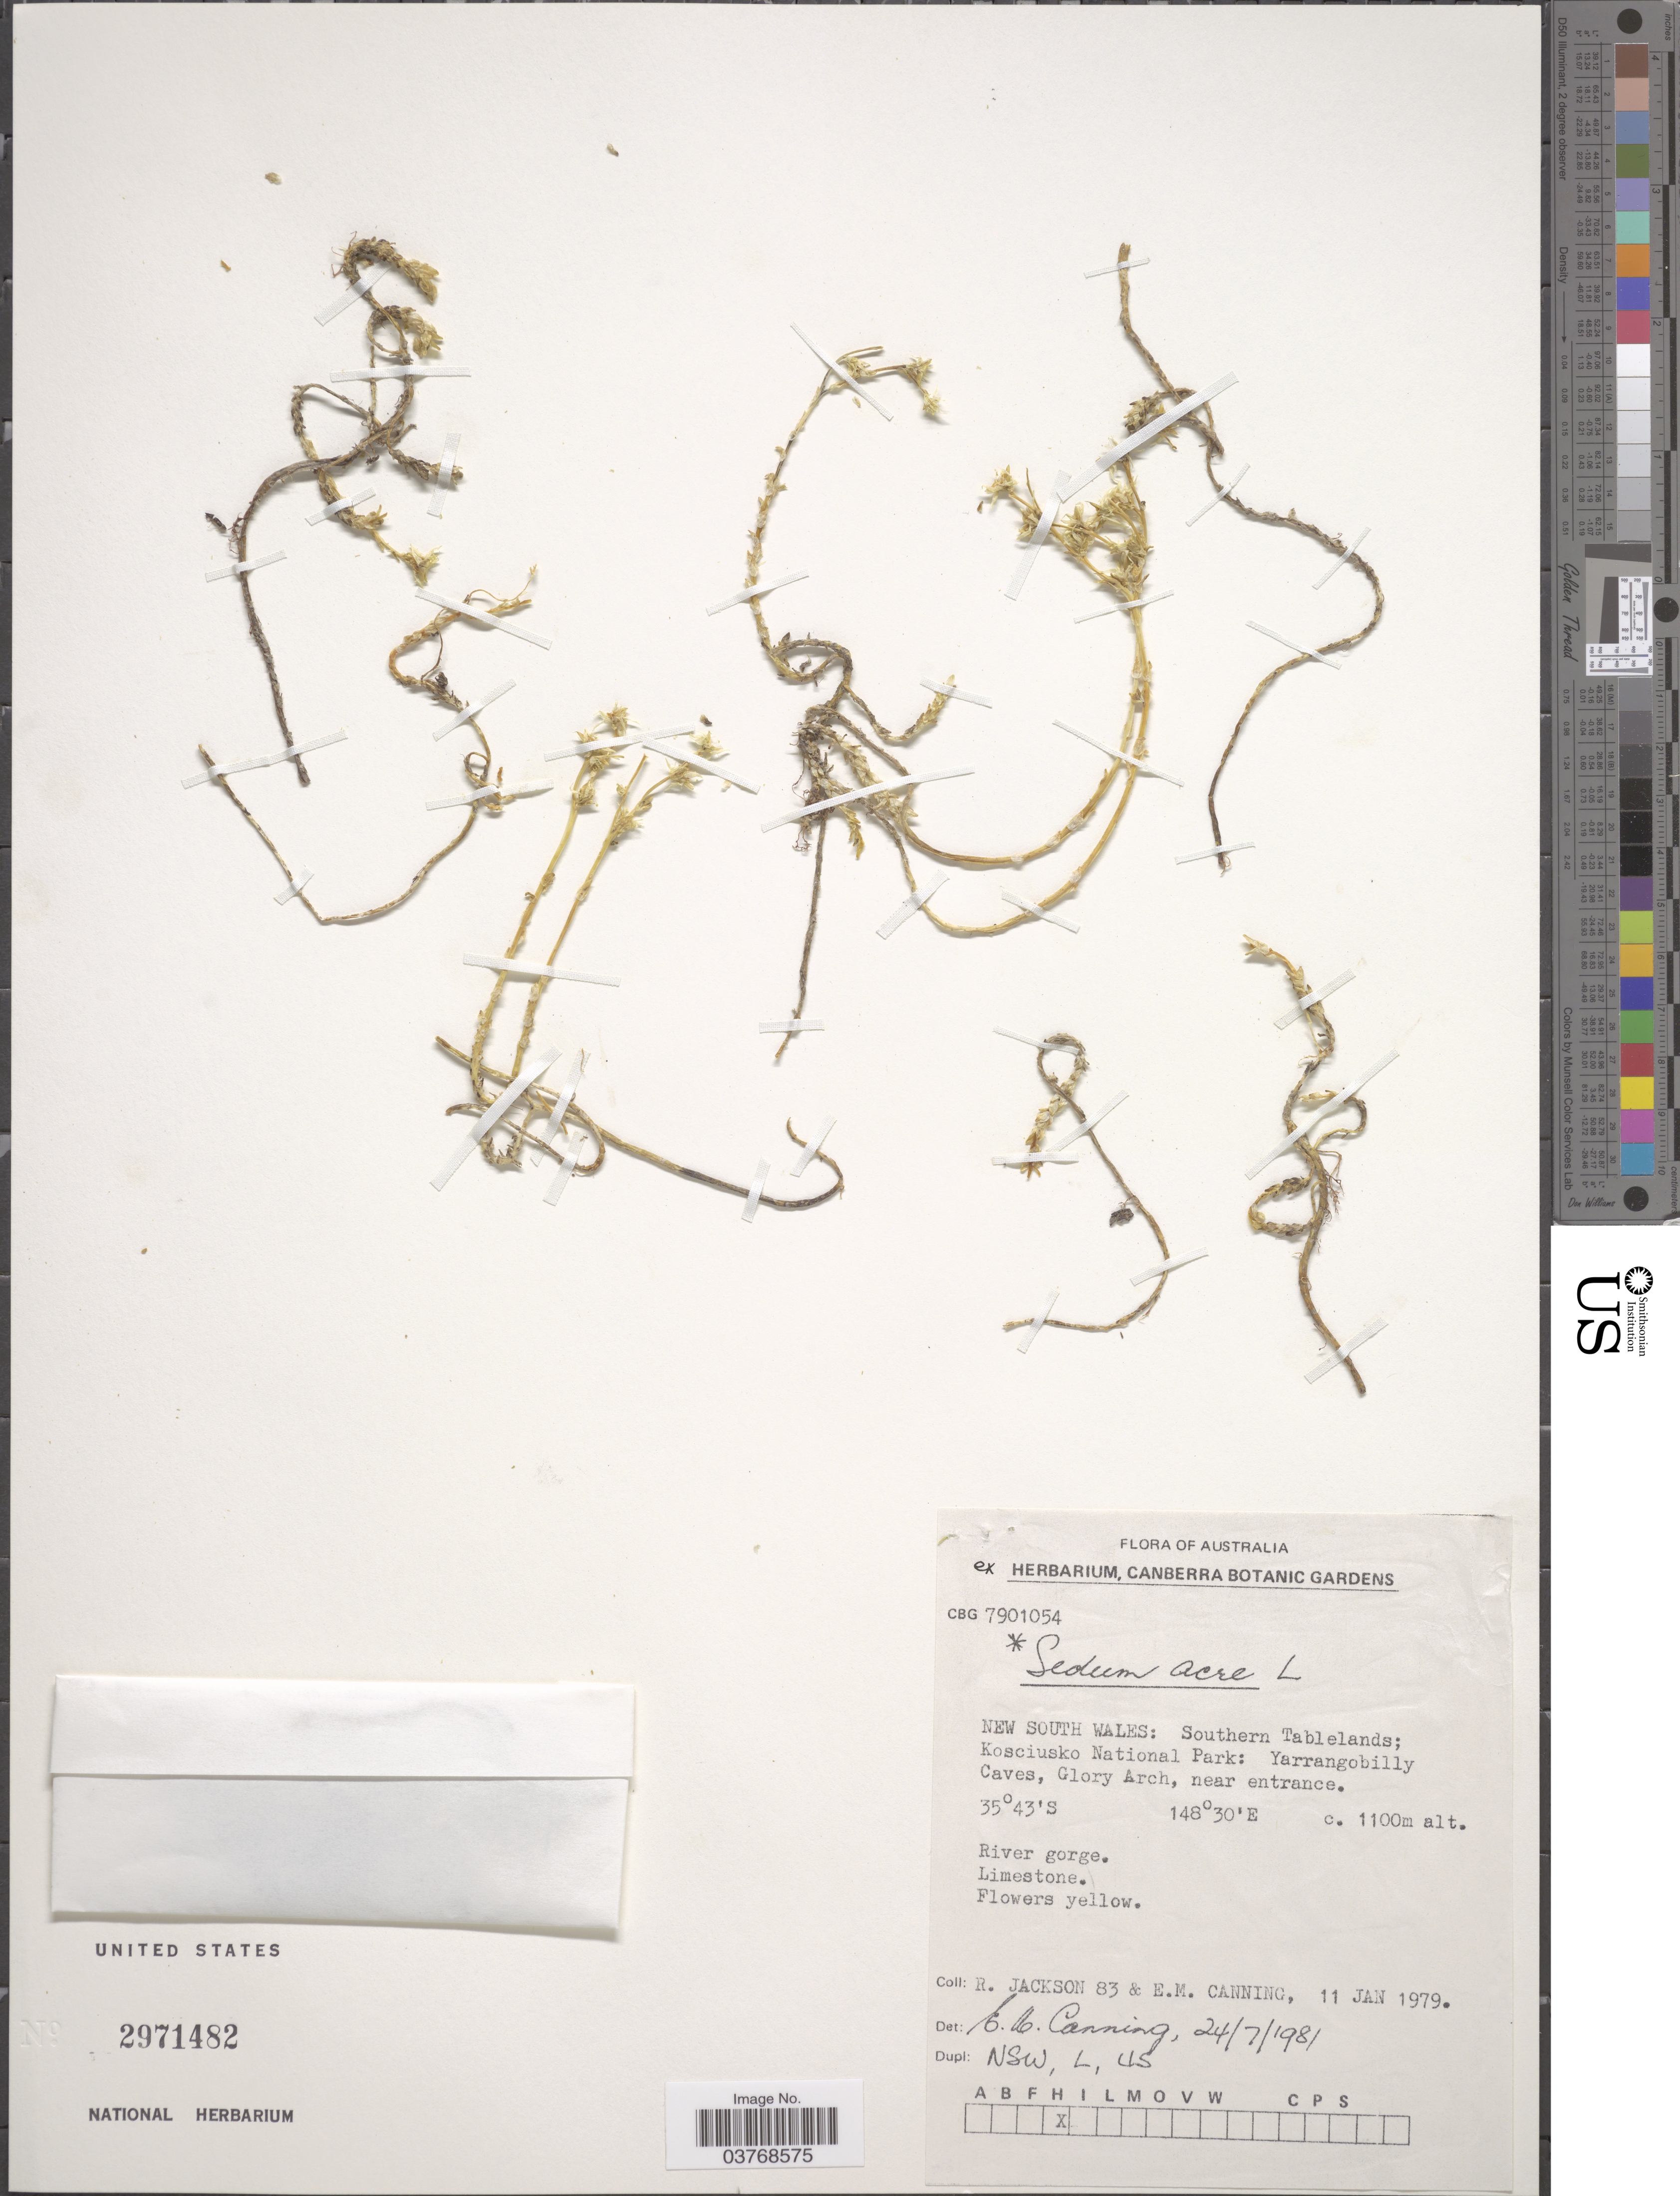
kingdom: Plantae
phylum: Tracheophyta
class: Magnoliopsida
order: Saxifragales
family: Crassulaceae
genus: Sedum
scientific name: Sedum acre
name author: L.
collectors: R. Jackson & E. Canning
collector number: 83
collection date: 1979-01-11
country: Australia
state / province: New South Wales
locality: Southern Tablelands; kosciusko National Park: Yarrangobilly Caves, Glory Arch, near entrance.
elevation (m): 1100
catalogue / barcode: US 2971482